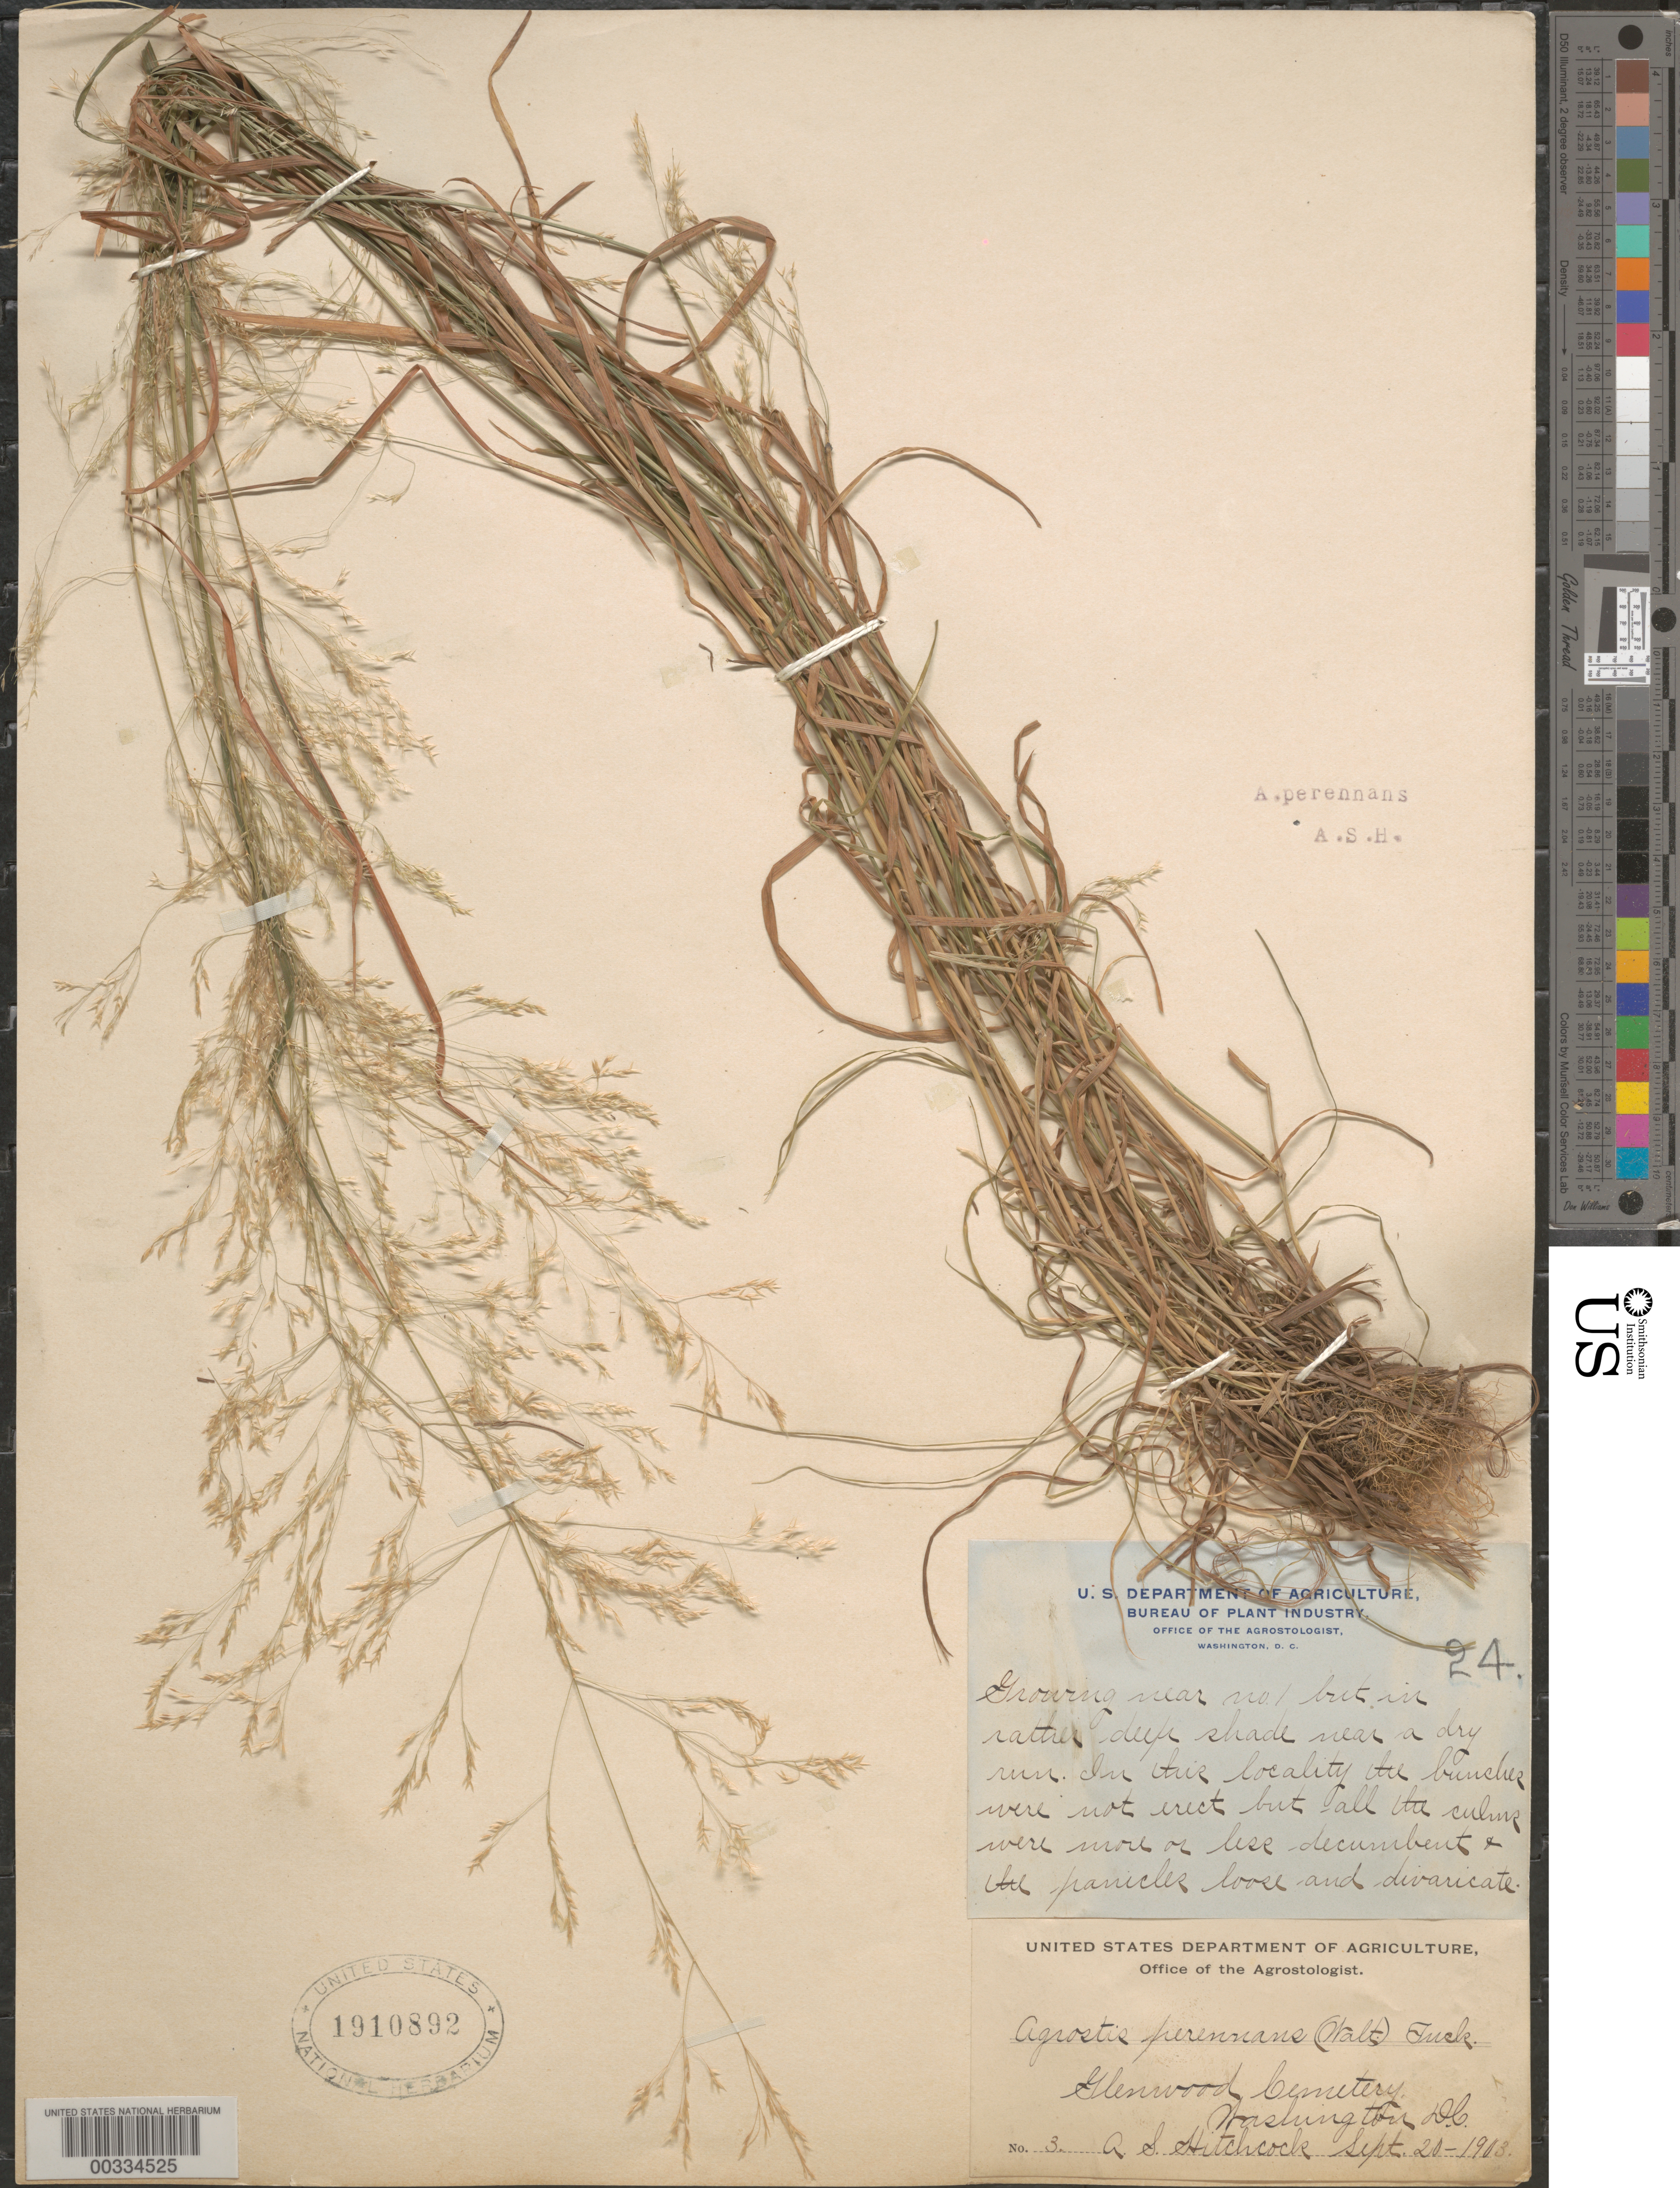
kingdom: Plantae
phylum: Tracheophyta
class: Liliopsida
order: Poales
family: Poaceae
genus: Agrostis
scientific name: Agrostis perennans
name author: (Walter) Tuck.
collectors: A. S. Hitchcock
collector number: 3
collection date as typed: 20 Sep 1903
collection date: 1903-09-20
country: United States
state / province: District of Columbia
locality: Glenwood Cemetery vicinity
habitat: In rather deep shade near a dry run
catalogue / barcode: US 1910892